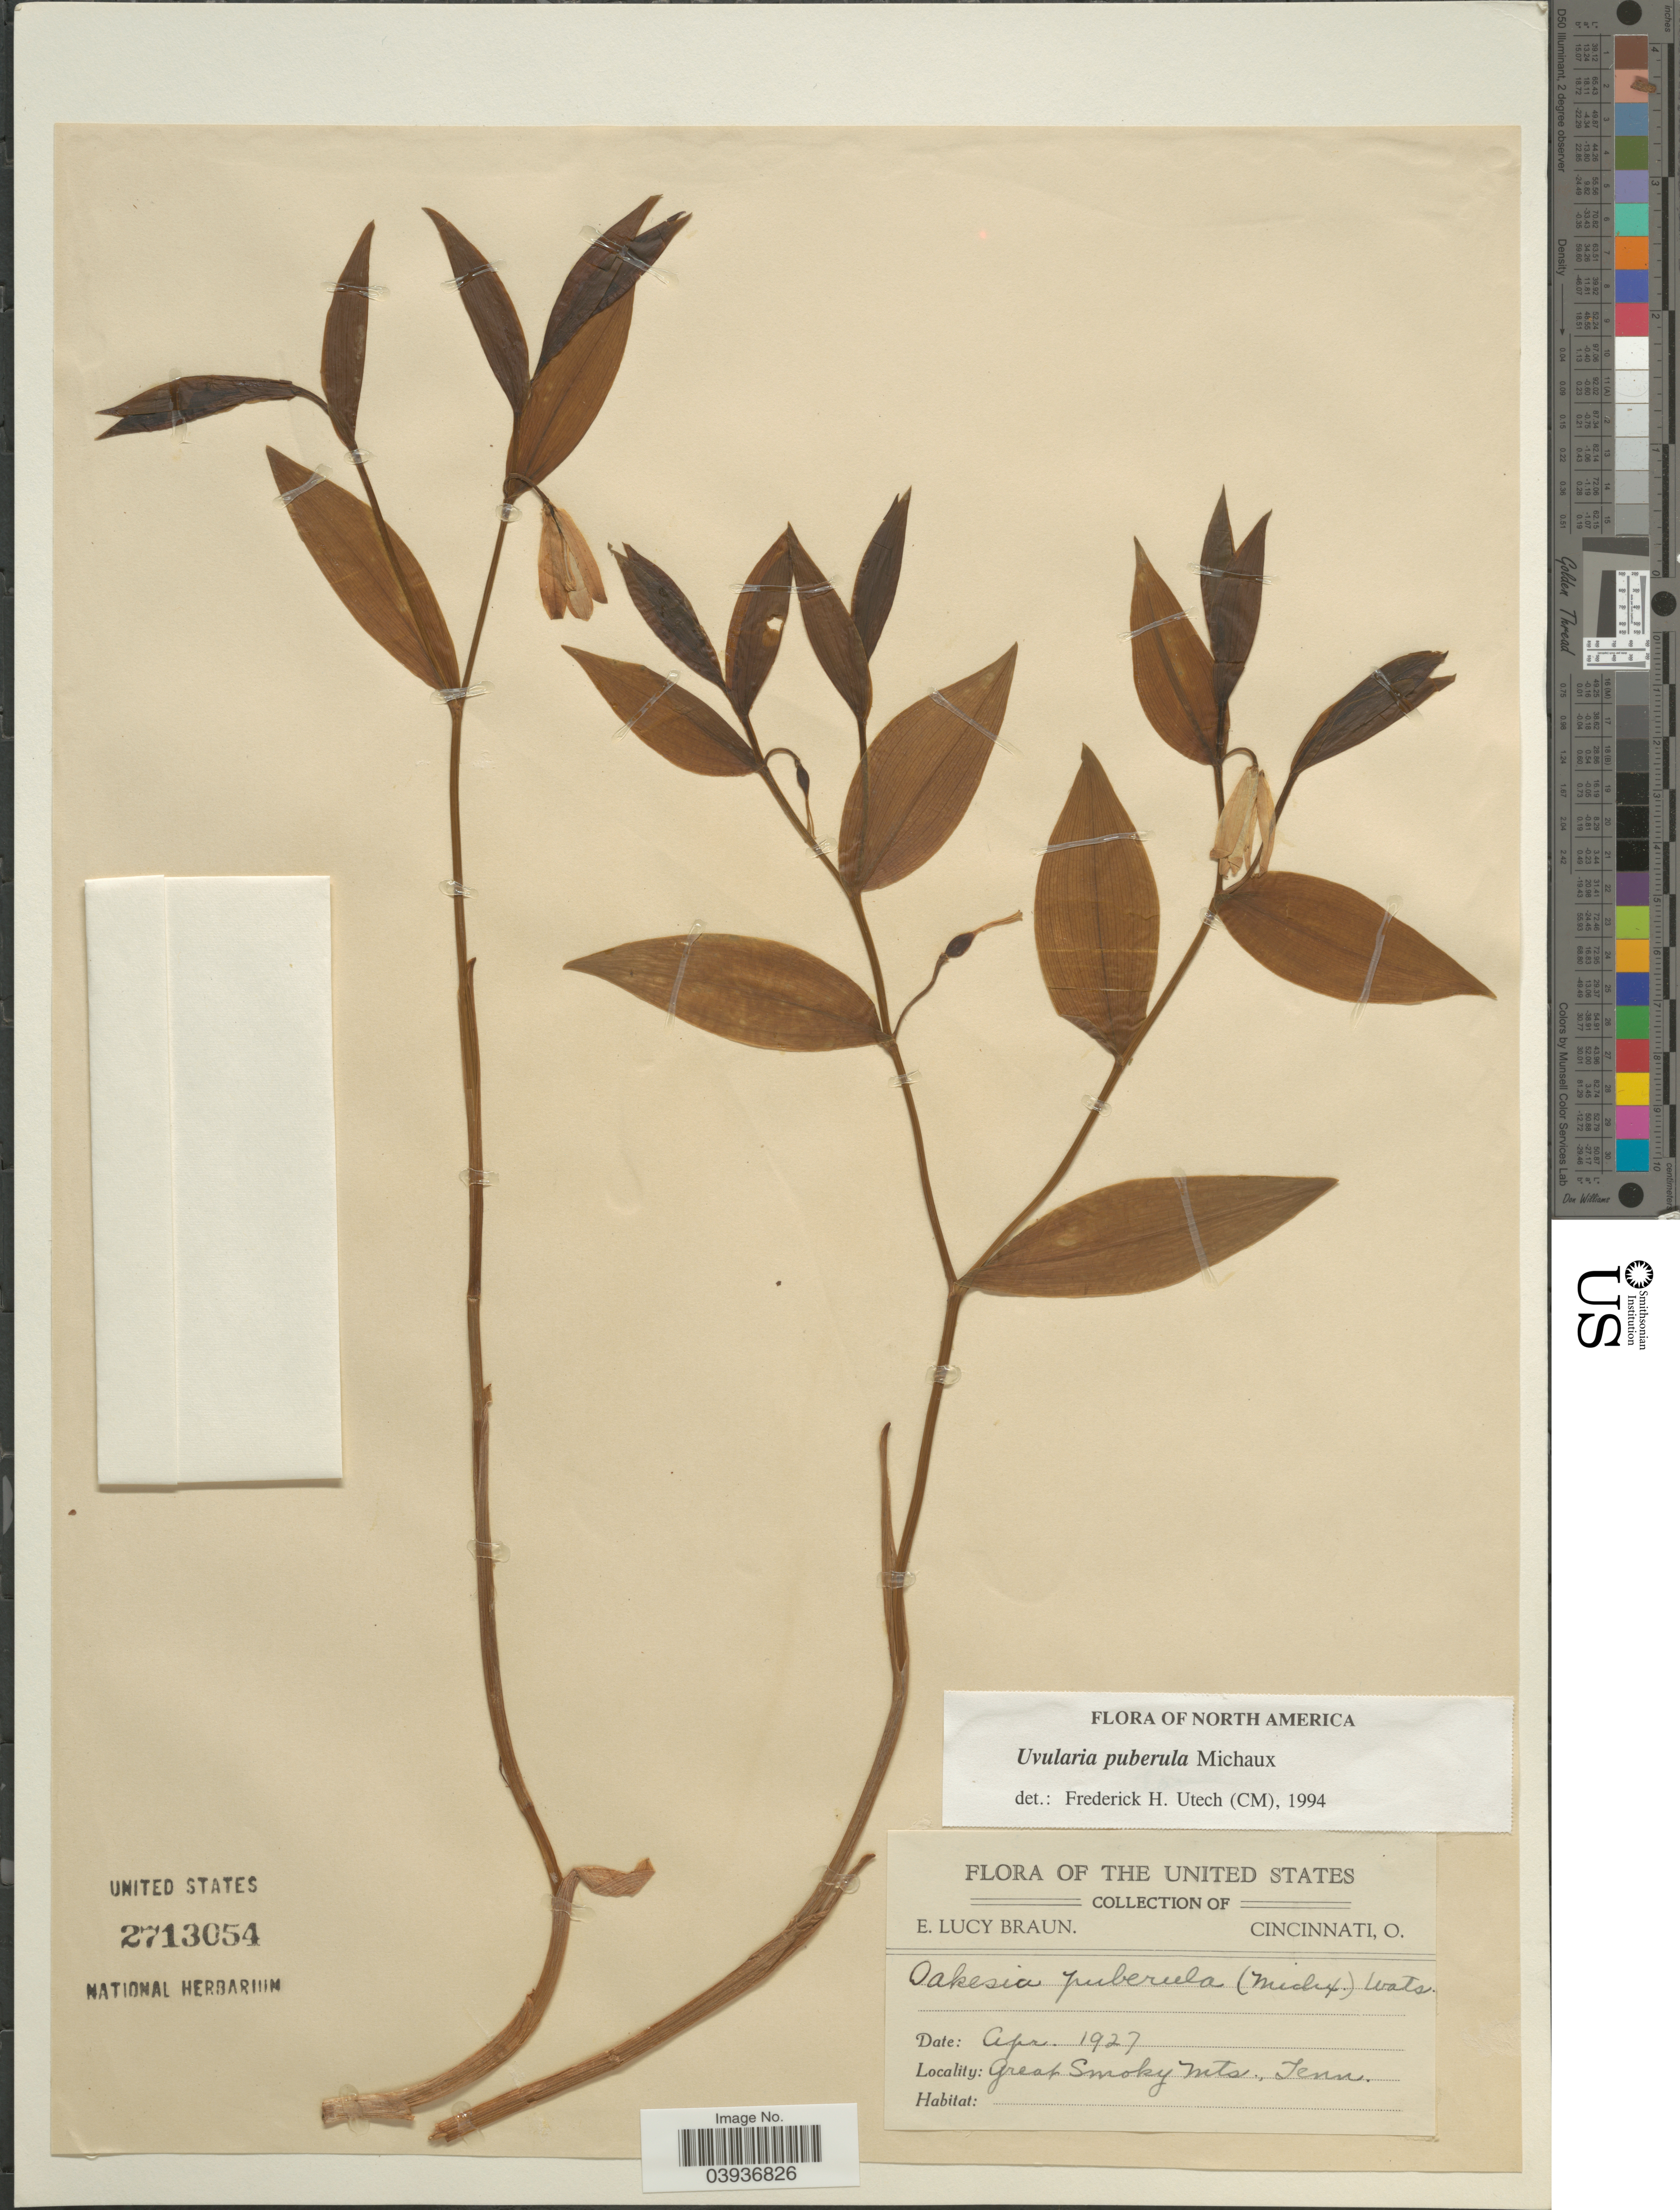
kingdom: Plantae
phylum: Tracheophyta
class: Liliopsida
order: Liliales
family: Colchicaceae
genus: Uvularia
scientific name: Uvularia puberula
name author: Michx.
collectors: E. L. Braun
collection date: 1927-04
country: United States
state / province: Tennessee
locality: Great Smoky Mts.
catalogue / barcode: US 2713054